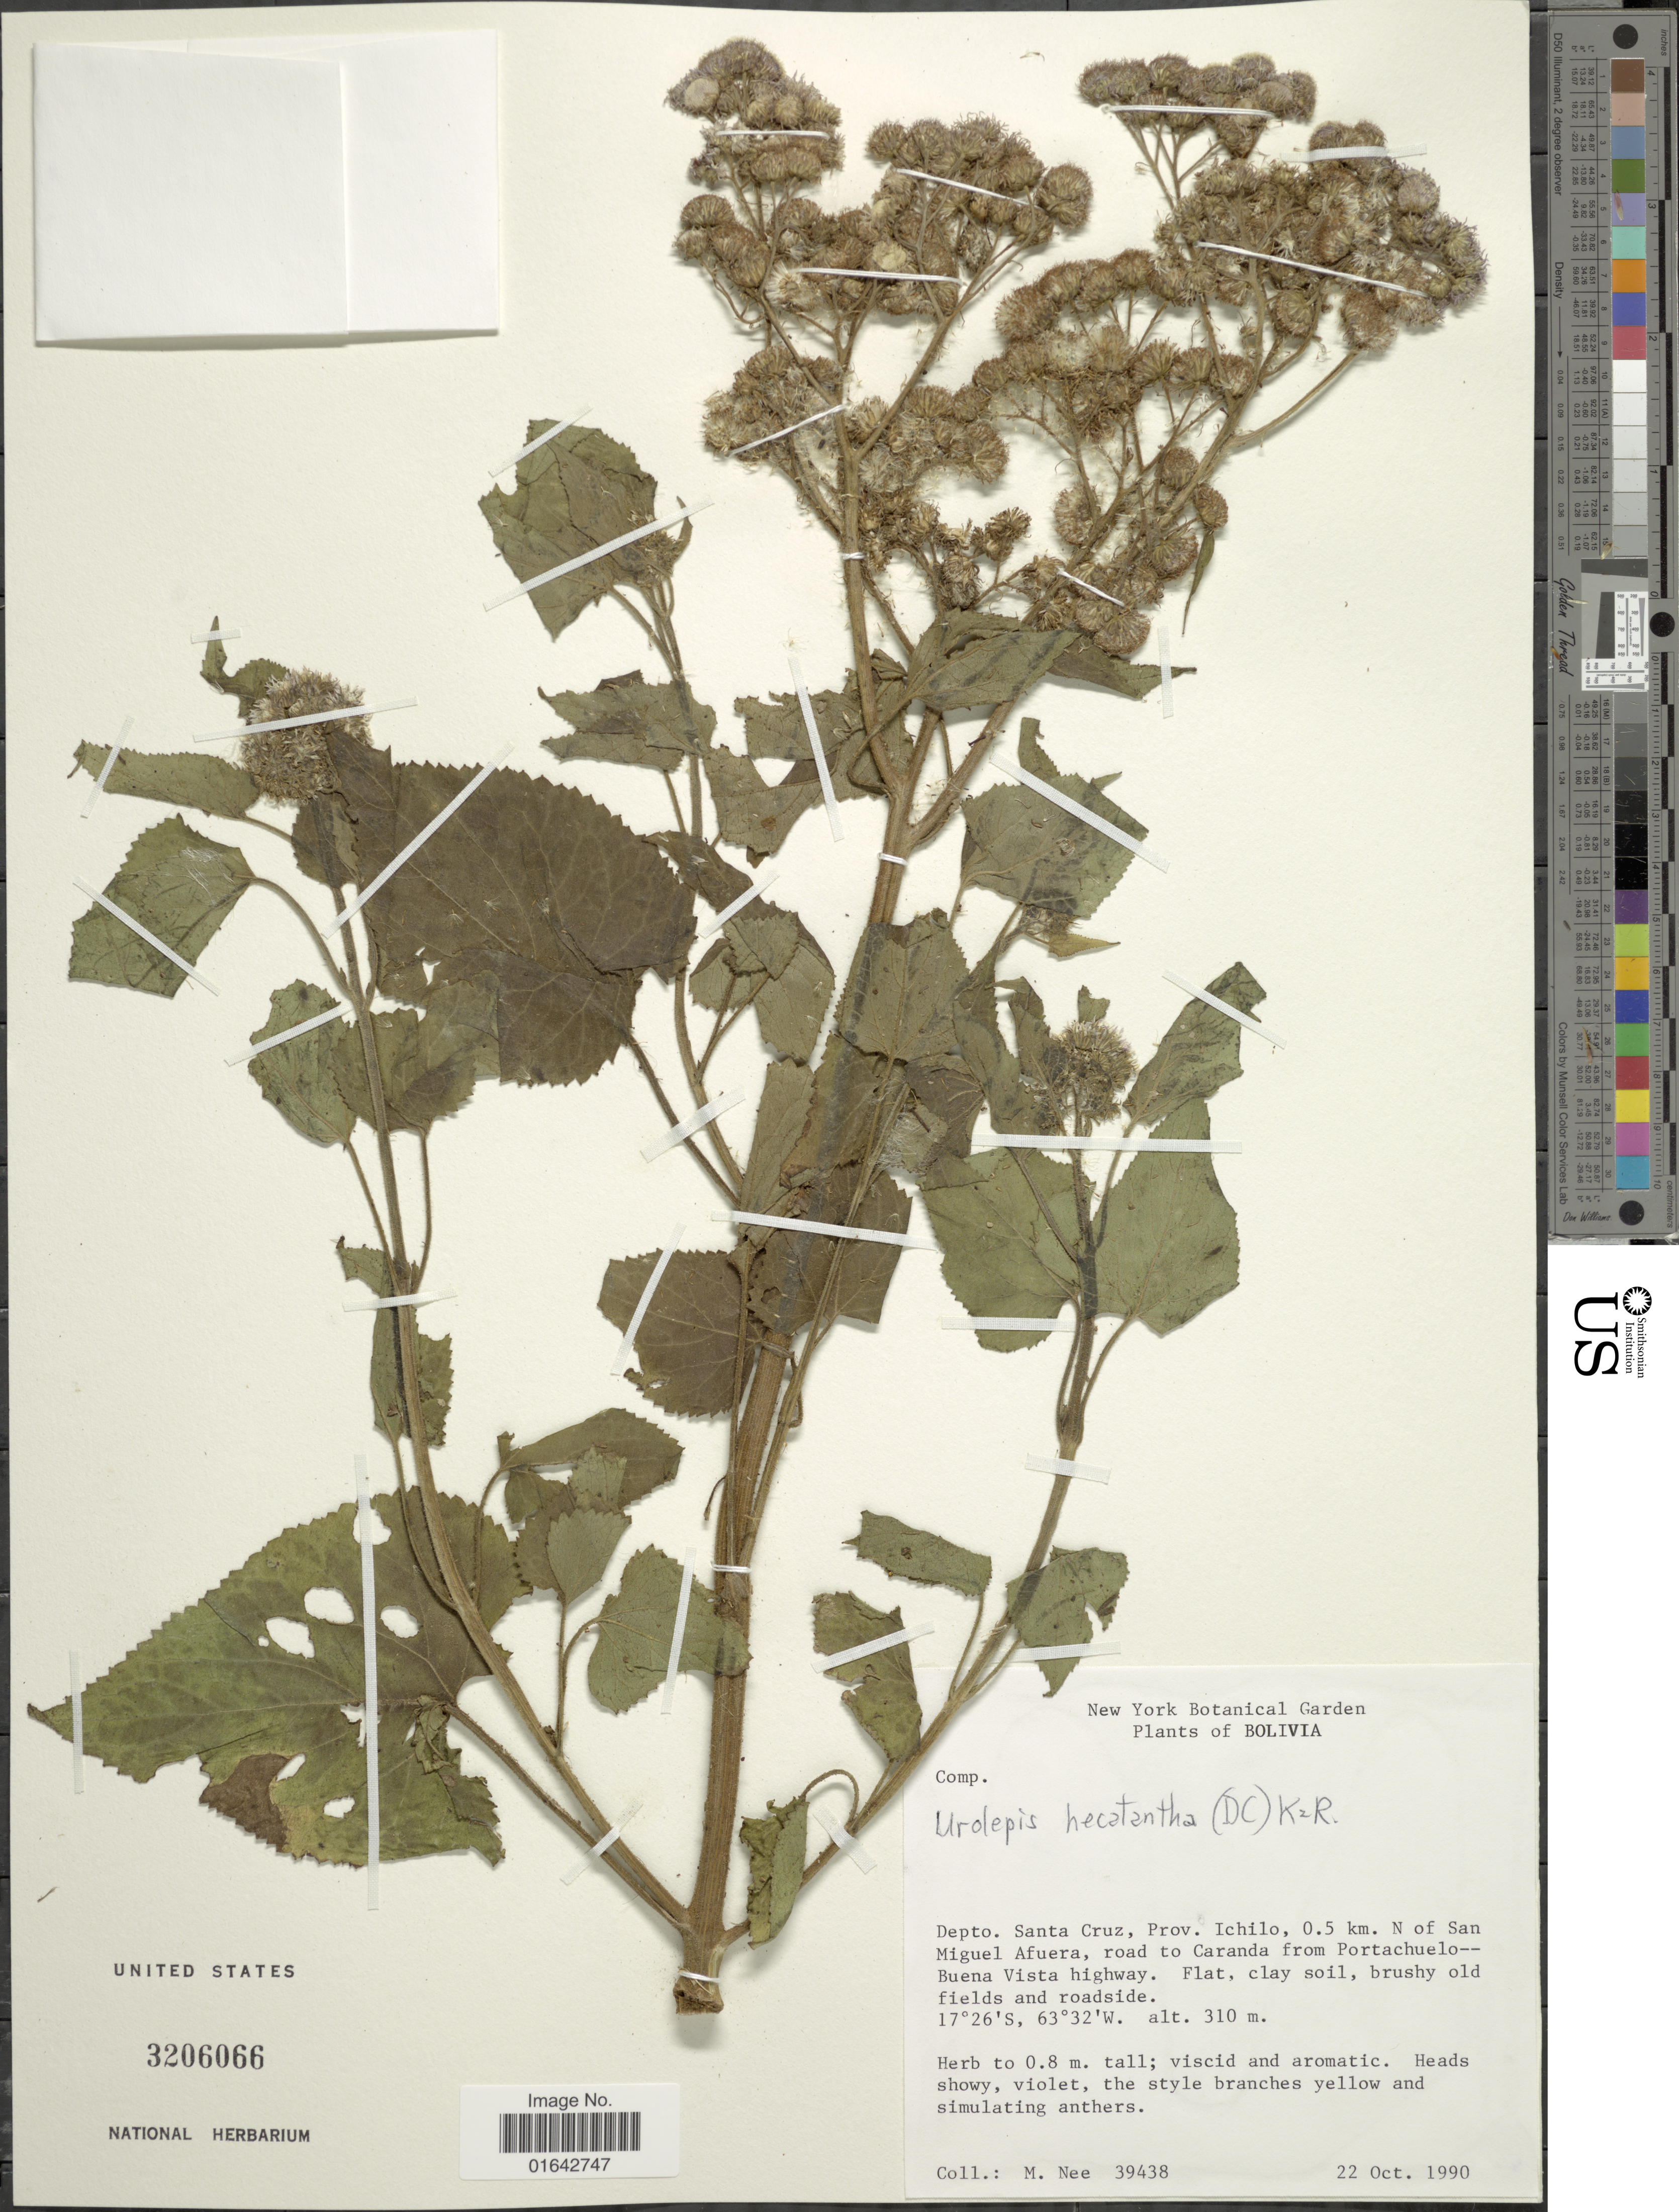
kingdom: Plantae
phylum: Tracheophyta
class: Magnoliopsida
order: Asterales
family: Asteraceae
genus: Urolepis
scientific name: Urolepis hecatantha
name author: (DC.) R.M. King & H. Rob.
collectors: M. Nee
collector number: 39438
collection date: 1990-10-22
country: Bolivia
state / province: Santa Cruz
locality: Depto. Santa Cruz, Prov. Ichilo, 0.5 km. N of San Miguel Afuera, road to Caranda from Portachuelo, Buena Vista Highway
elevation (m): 310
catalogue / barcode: US 3206066